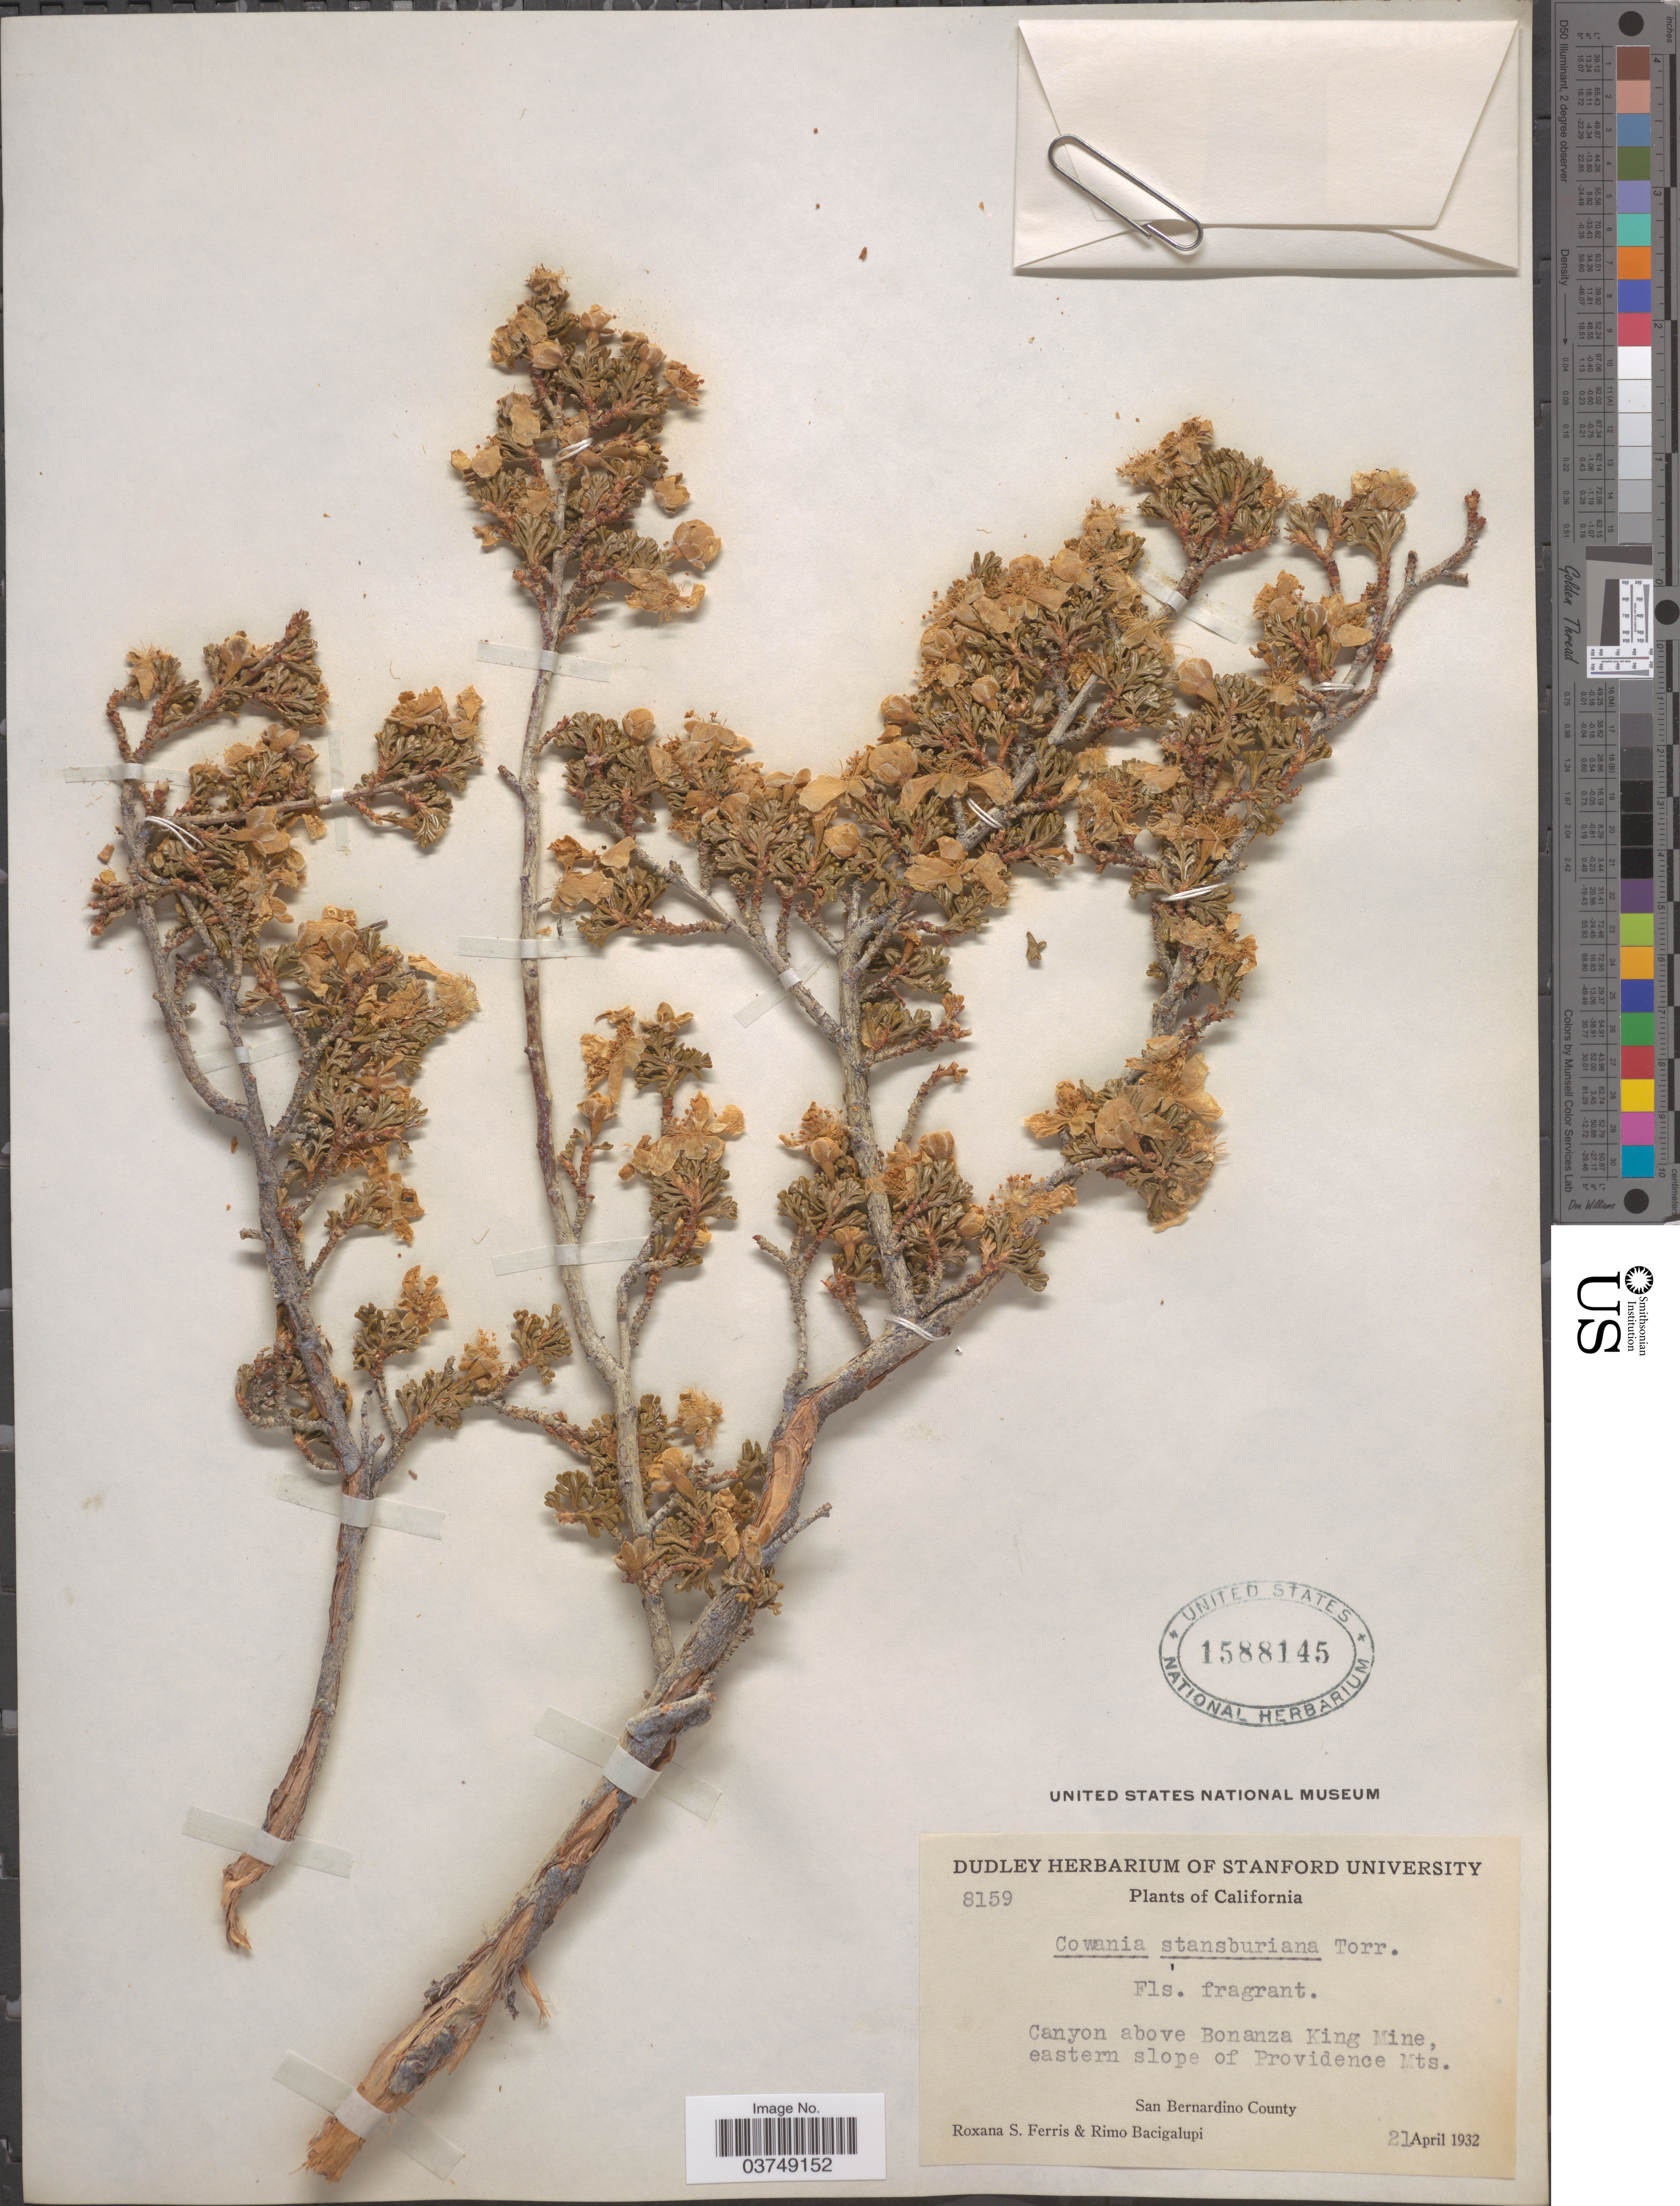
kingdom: Plantae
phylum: Tracheophyta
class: Magnoliopsida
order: Rosales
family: Rosaceae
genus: Purshia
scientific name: Purshia stansburyana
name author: (Torr.) Henrickson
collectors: R. S. Ferris & R. Bacigalupi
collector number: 8159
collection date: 1932-04-21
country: United States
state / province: California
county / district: San Bernardino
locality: Canyon above Bonanza King Mine, eastern slope of Providence Mts. San Bernardino County.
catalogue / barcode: US 1588145